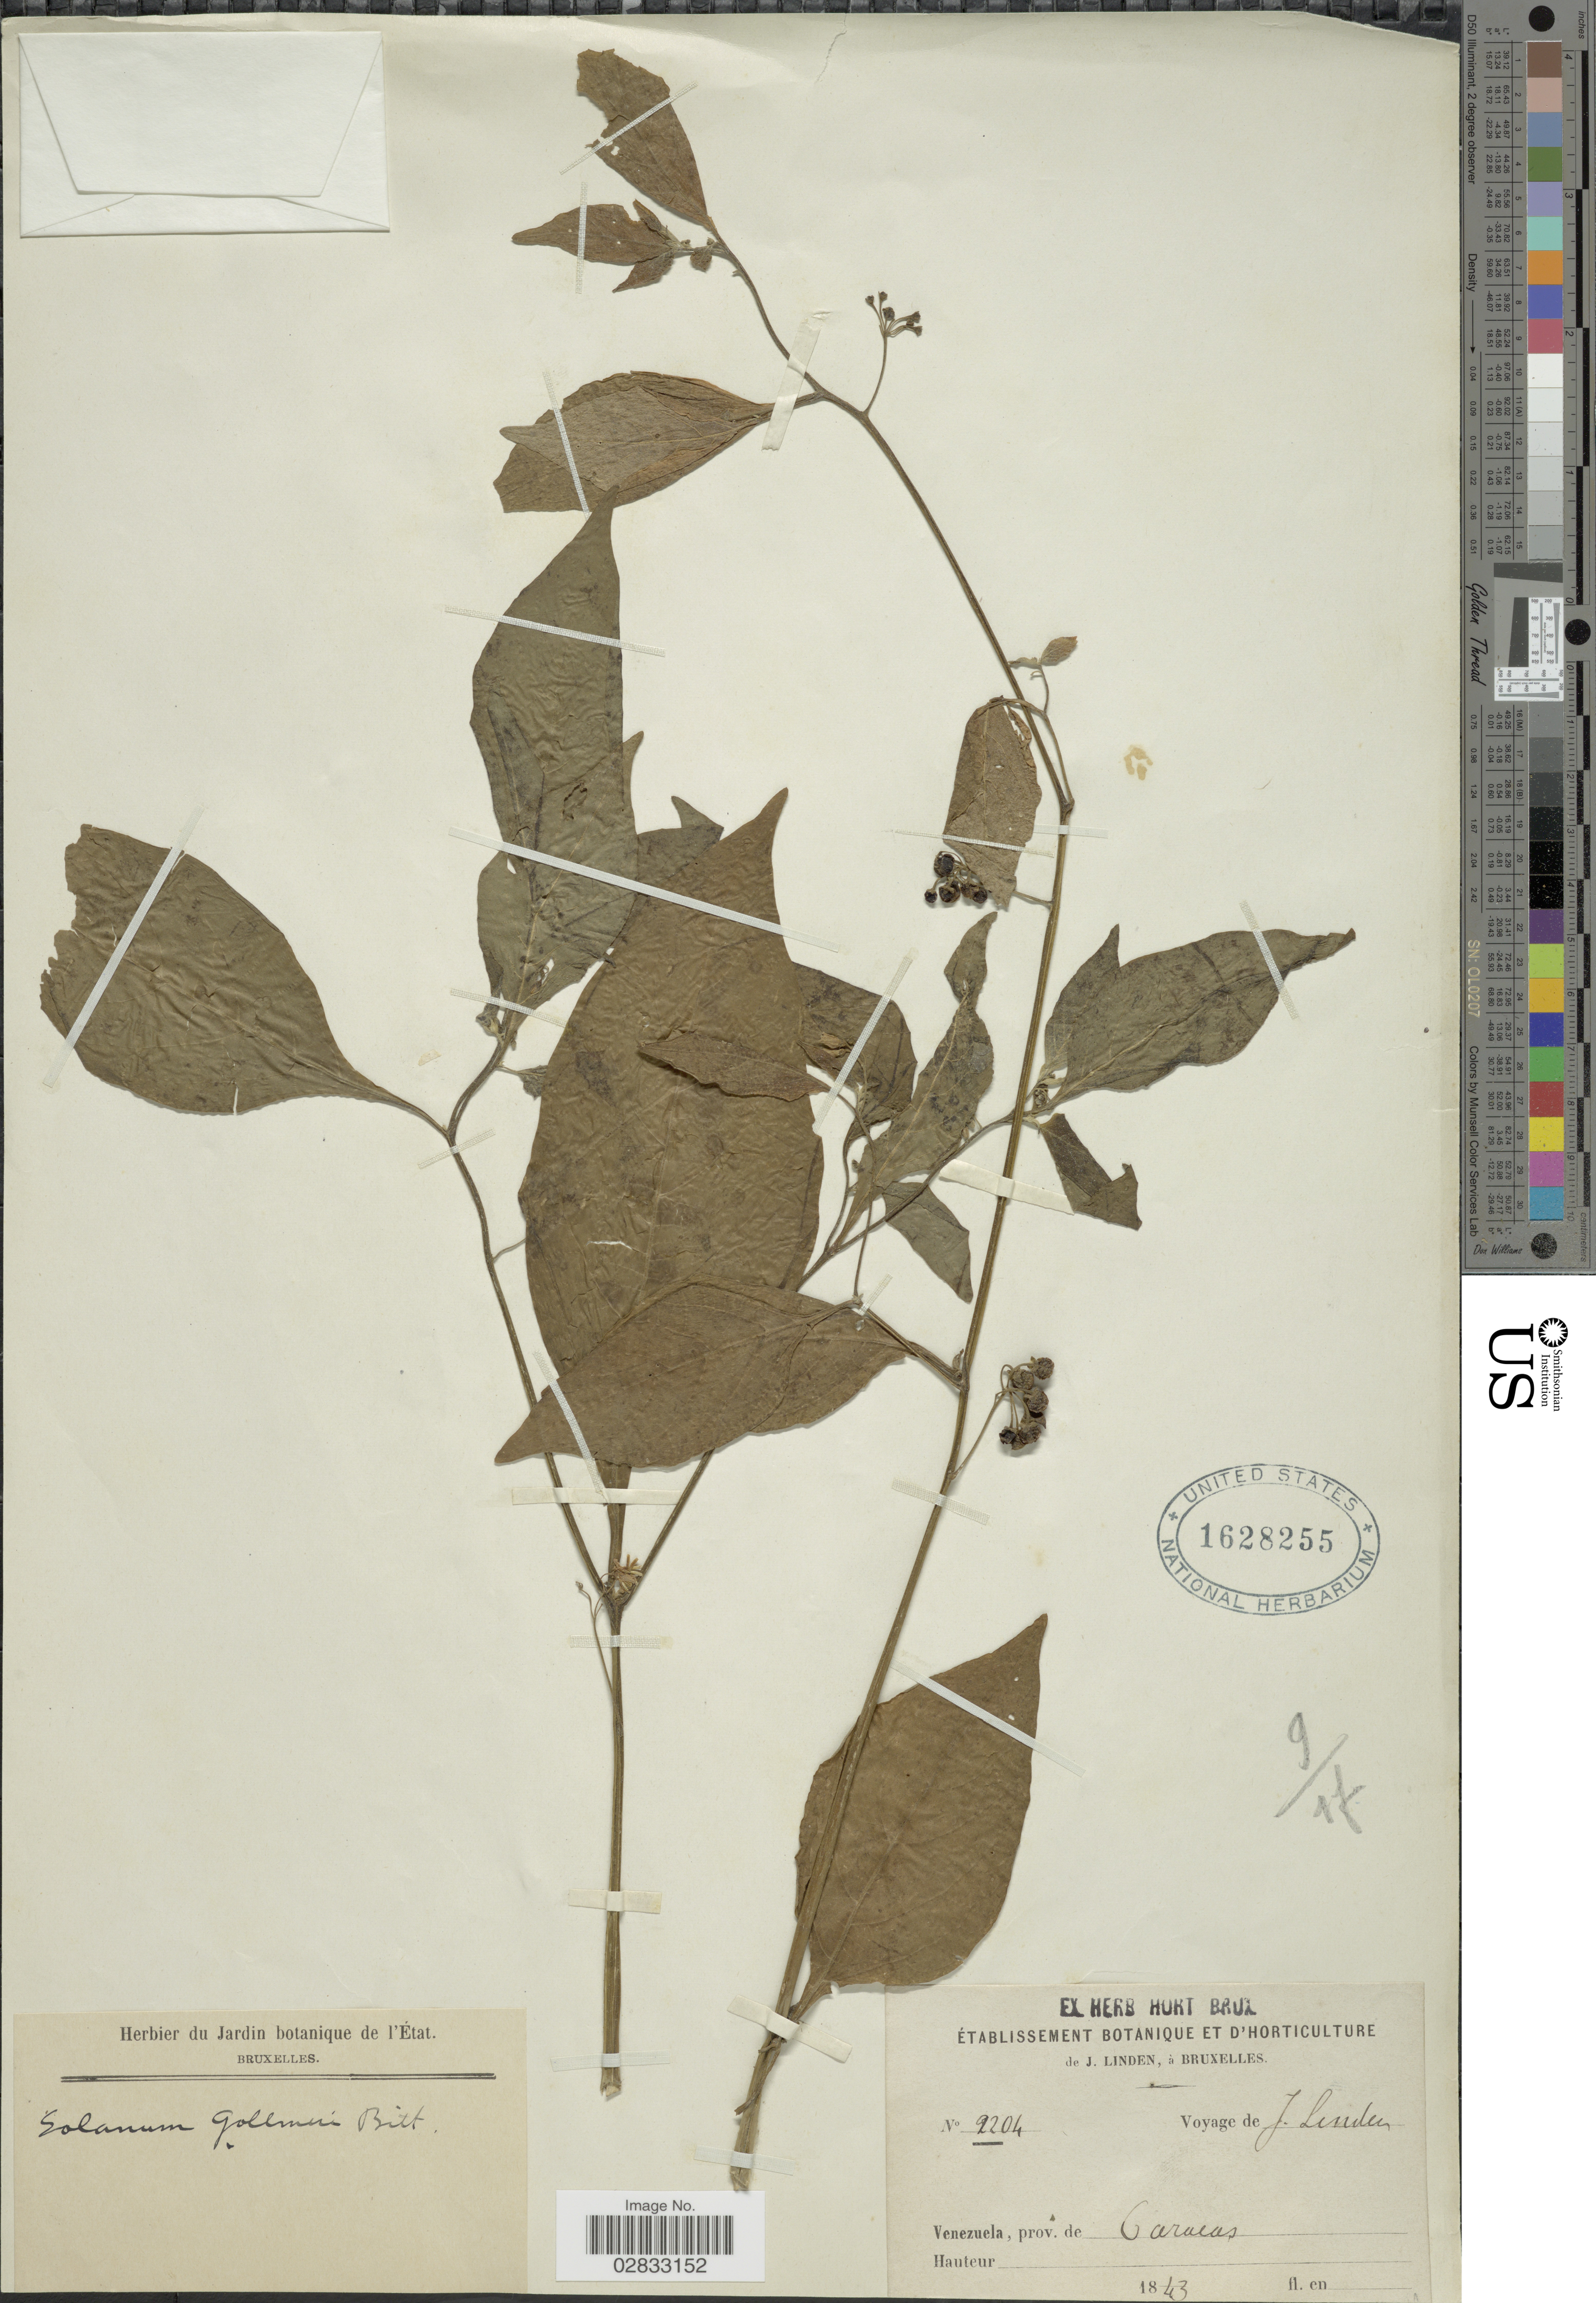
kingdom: Plantae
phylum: Tracheophyta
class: Magnoliopsida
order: Solanales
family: Solanaceae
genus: Solanum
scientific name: Solanum gollmeri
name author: Bitter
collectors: J. Linden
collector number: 9204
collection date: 1843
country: Venezuela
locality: Prov. de Caracas.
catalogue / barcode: US 1628255